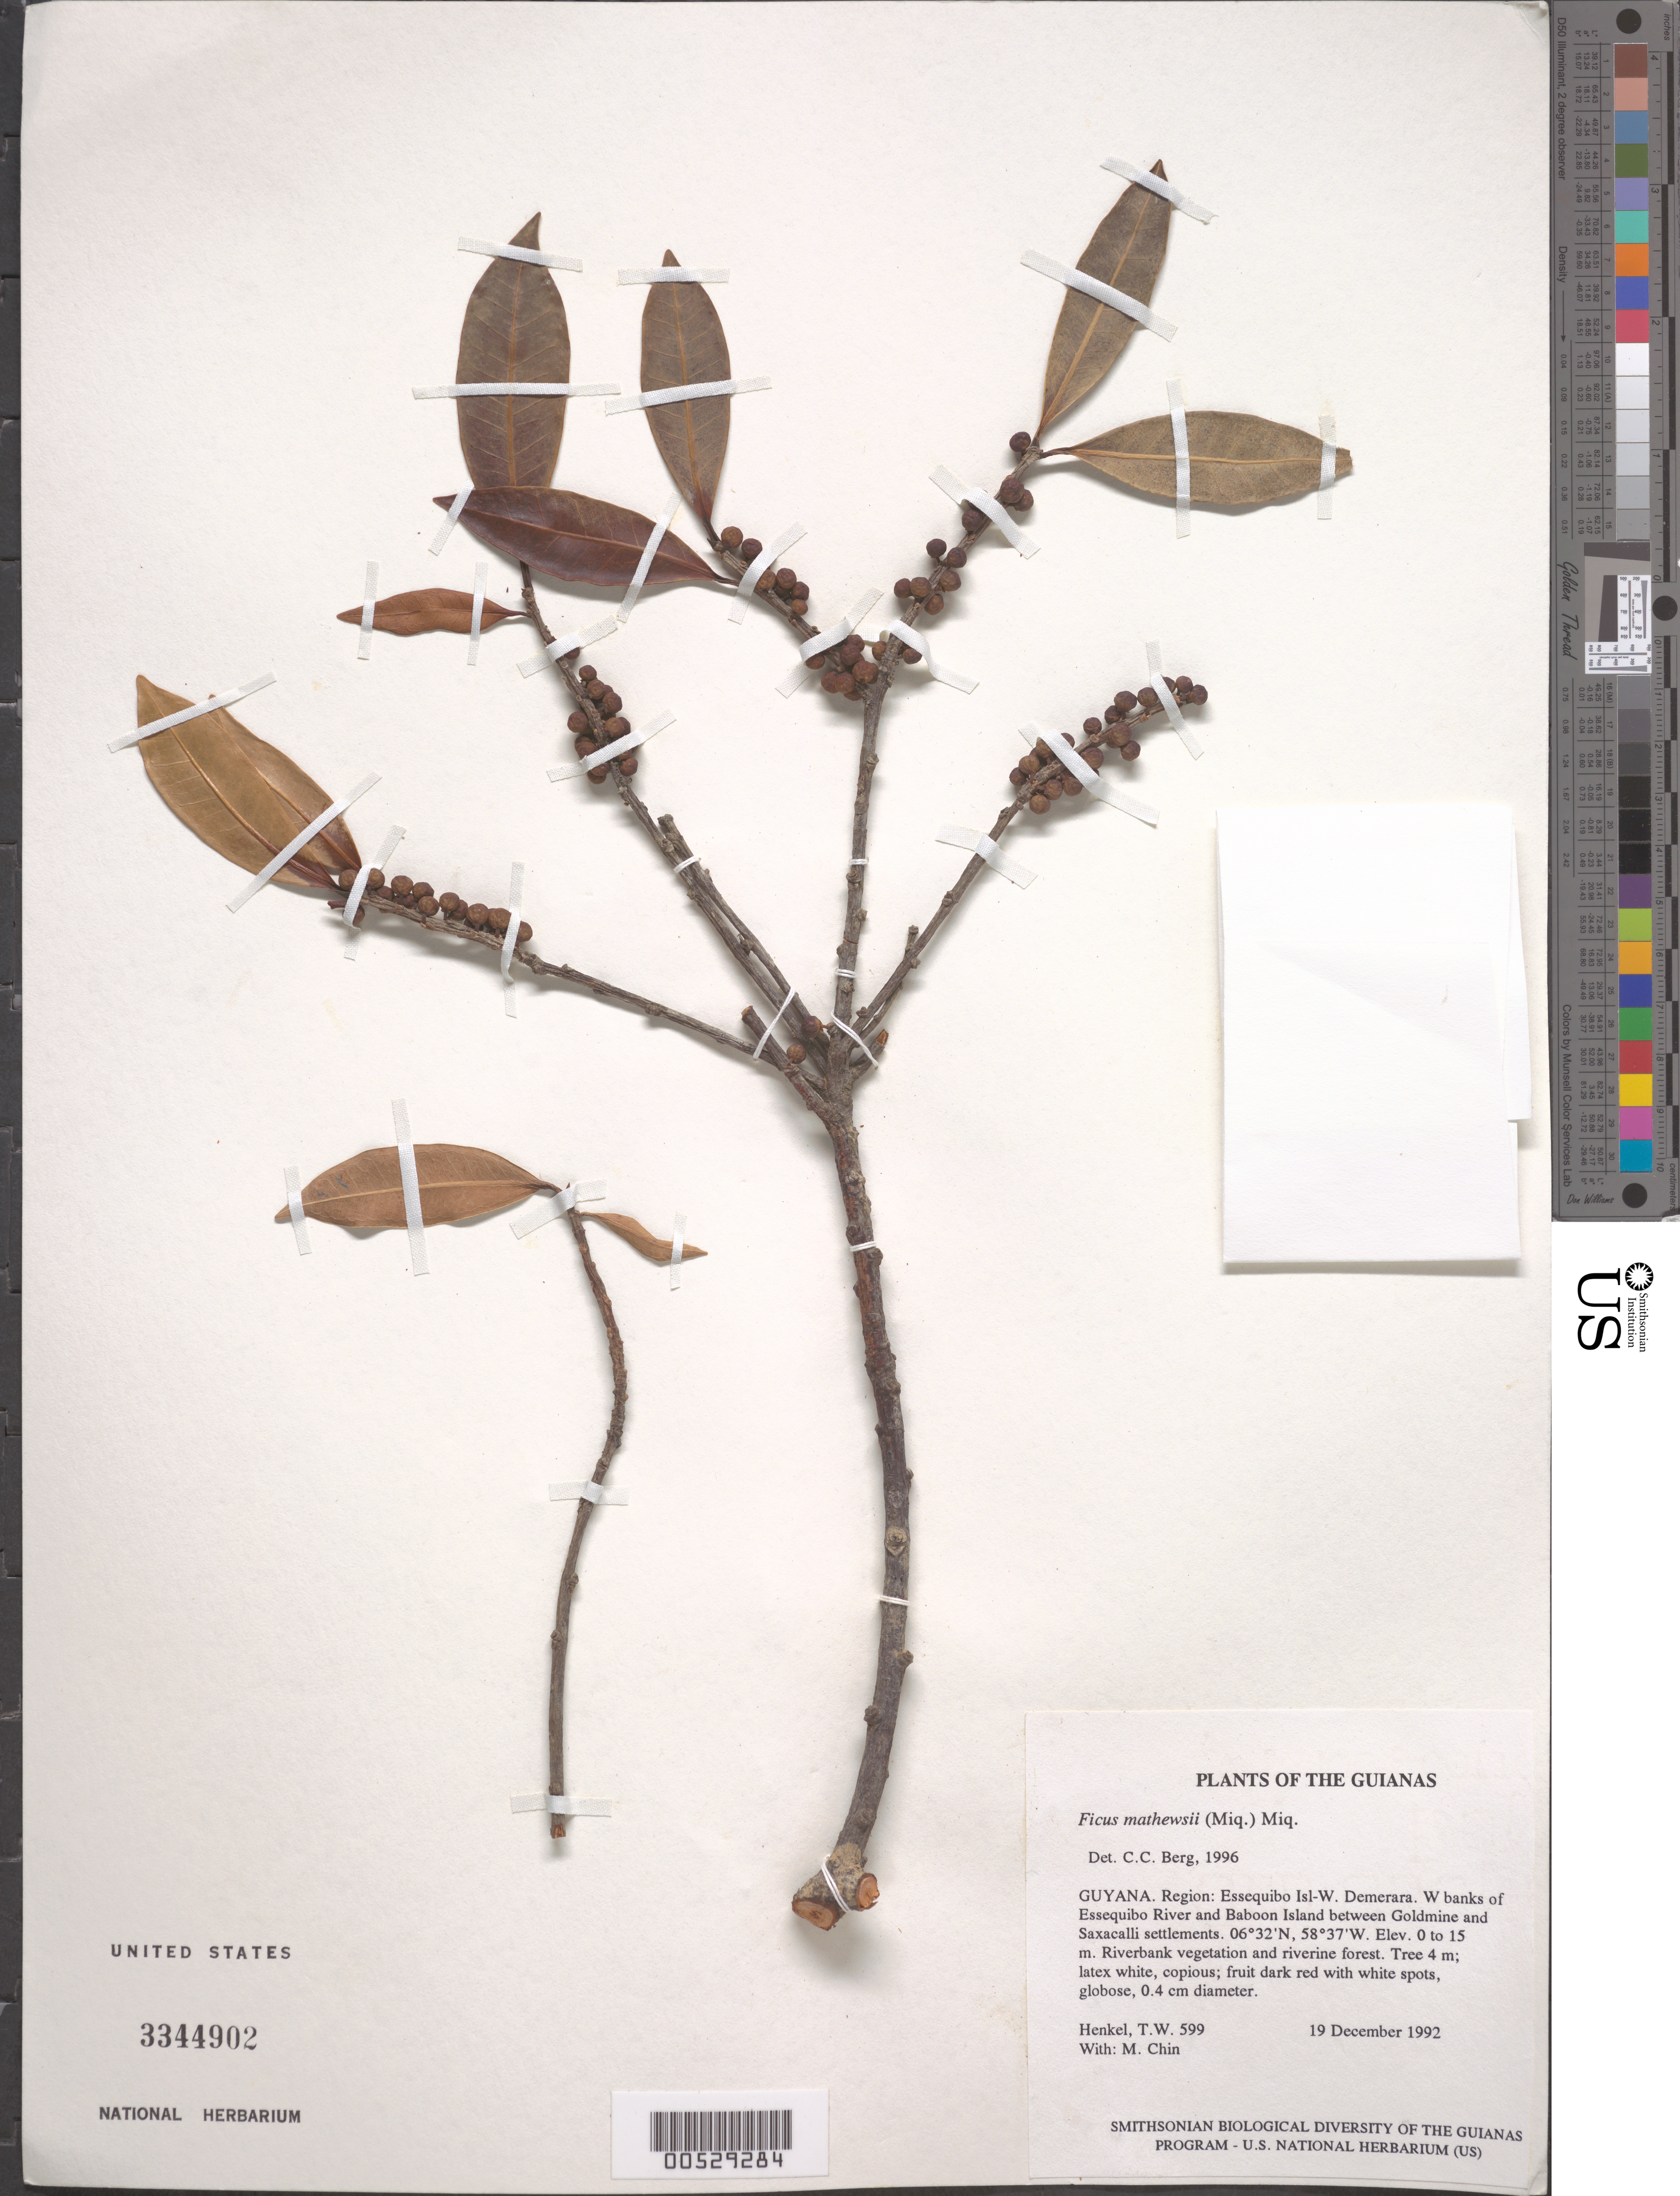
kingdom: Plantae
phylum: Tracheophyta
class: Magnoliopsida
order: Rosales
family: Moraceae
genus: Ficus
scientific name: Ficus mathewsii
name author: (Miq.) Miq.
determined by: Berg, C. C.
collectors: T. Henkel & M. Chin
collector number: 599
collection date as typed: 19 December 1992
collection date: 1992-12-19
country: Guyana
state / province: Essequibo Isl-W. Demerara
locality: W banks of Essequibo River and Baboon Island between Goldmine and Saxacalli settlements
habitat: Riverbank vegetation and riverine forest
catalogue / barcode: US 3344902